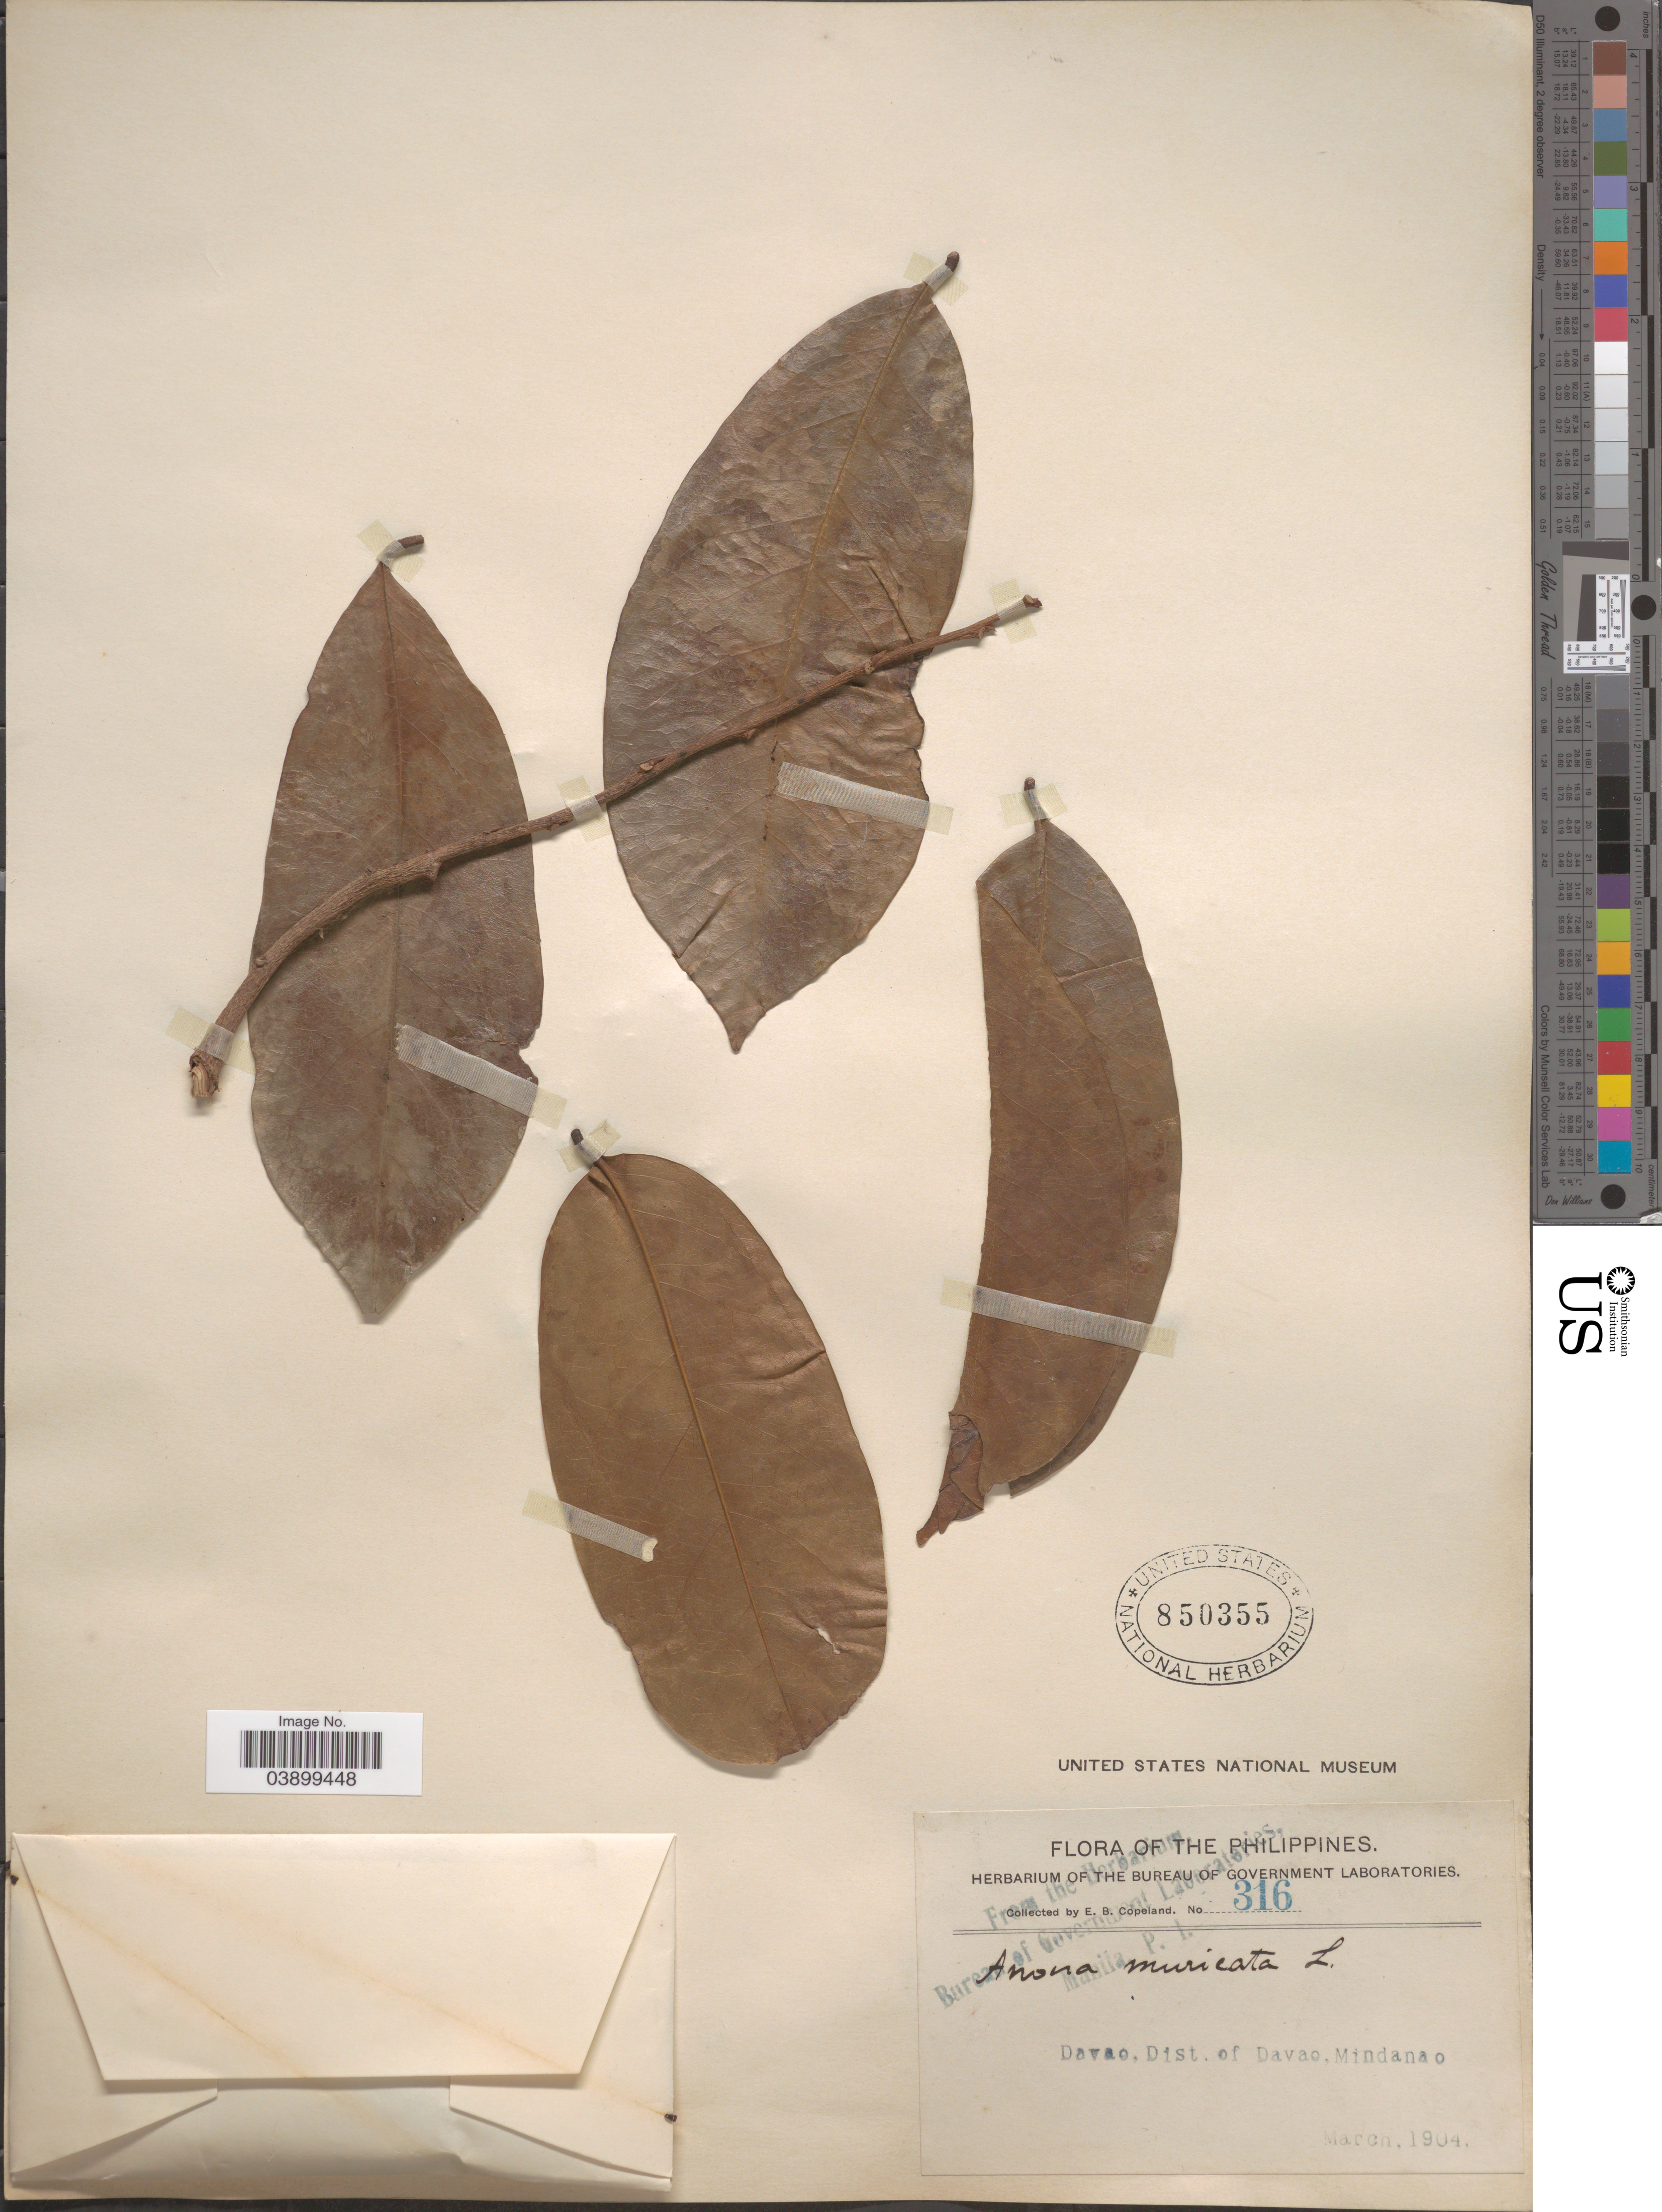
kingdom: Plantae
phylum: Tracheophyta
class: Magnoliopsida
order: Magnoliales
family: Annonaceae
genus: Annona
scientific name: Annona muricata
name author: L.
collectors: E. B. Copeland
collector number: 316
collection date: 1904-03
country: Philippines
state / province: Davao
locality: Davao, Dist. of Davao, Mindanao.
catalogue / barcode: US 850355